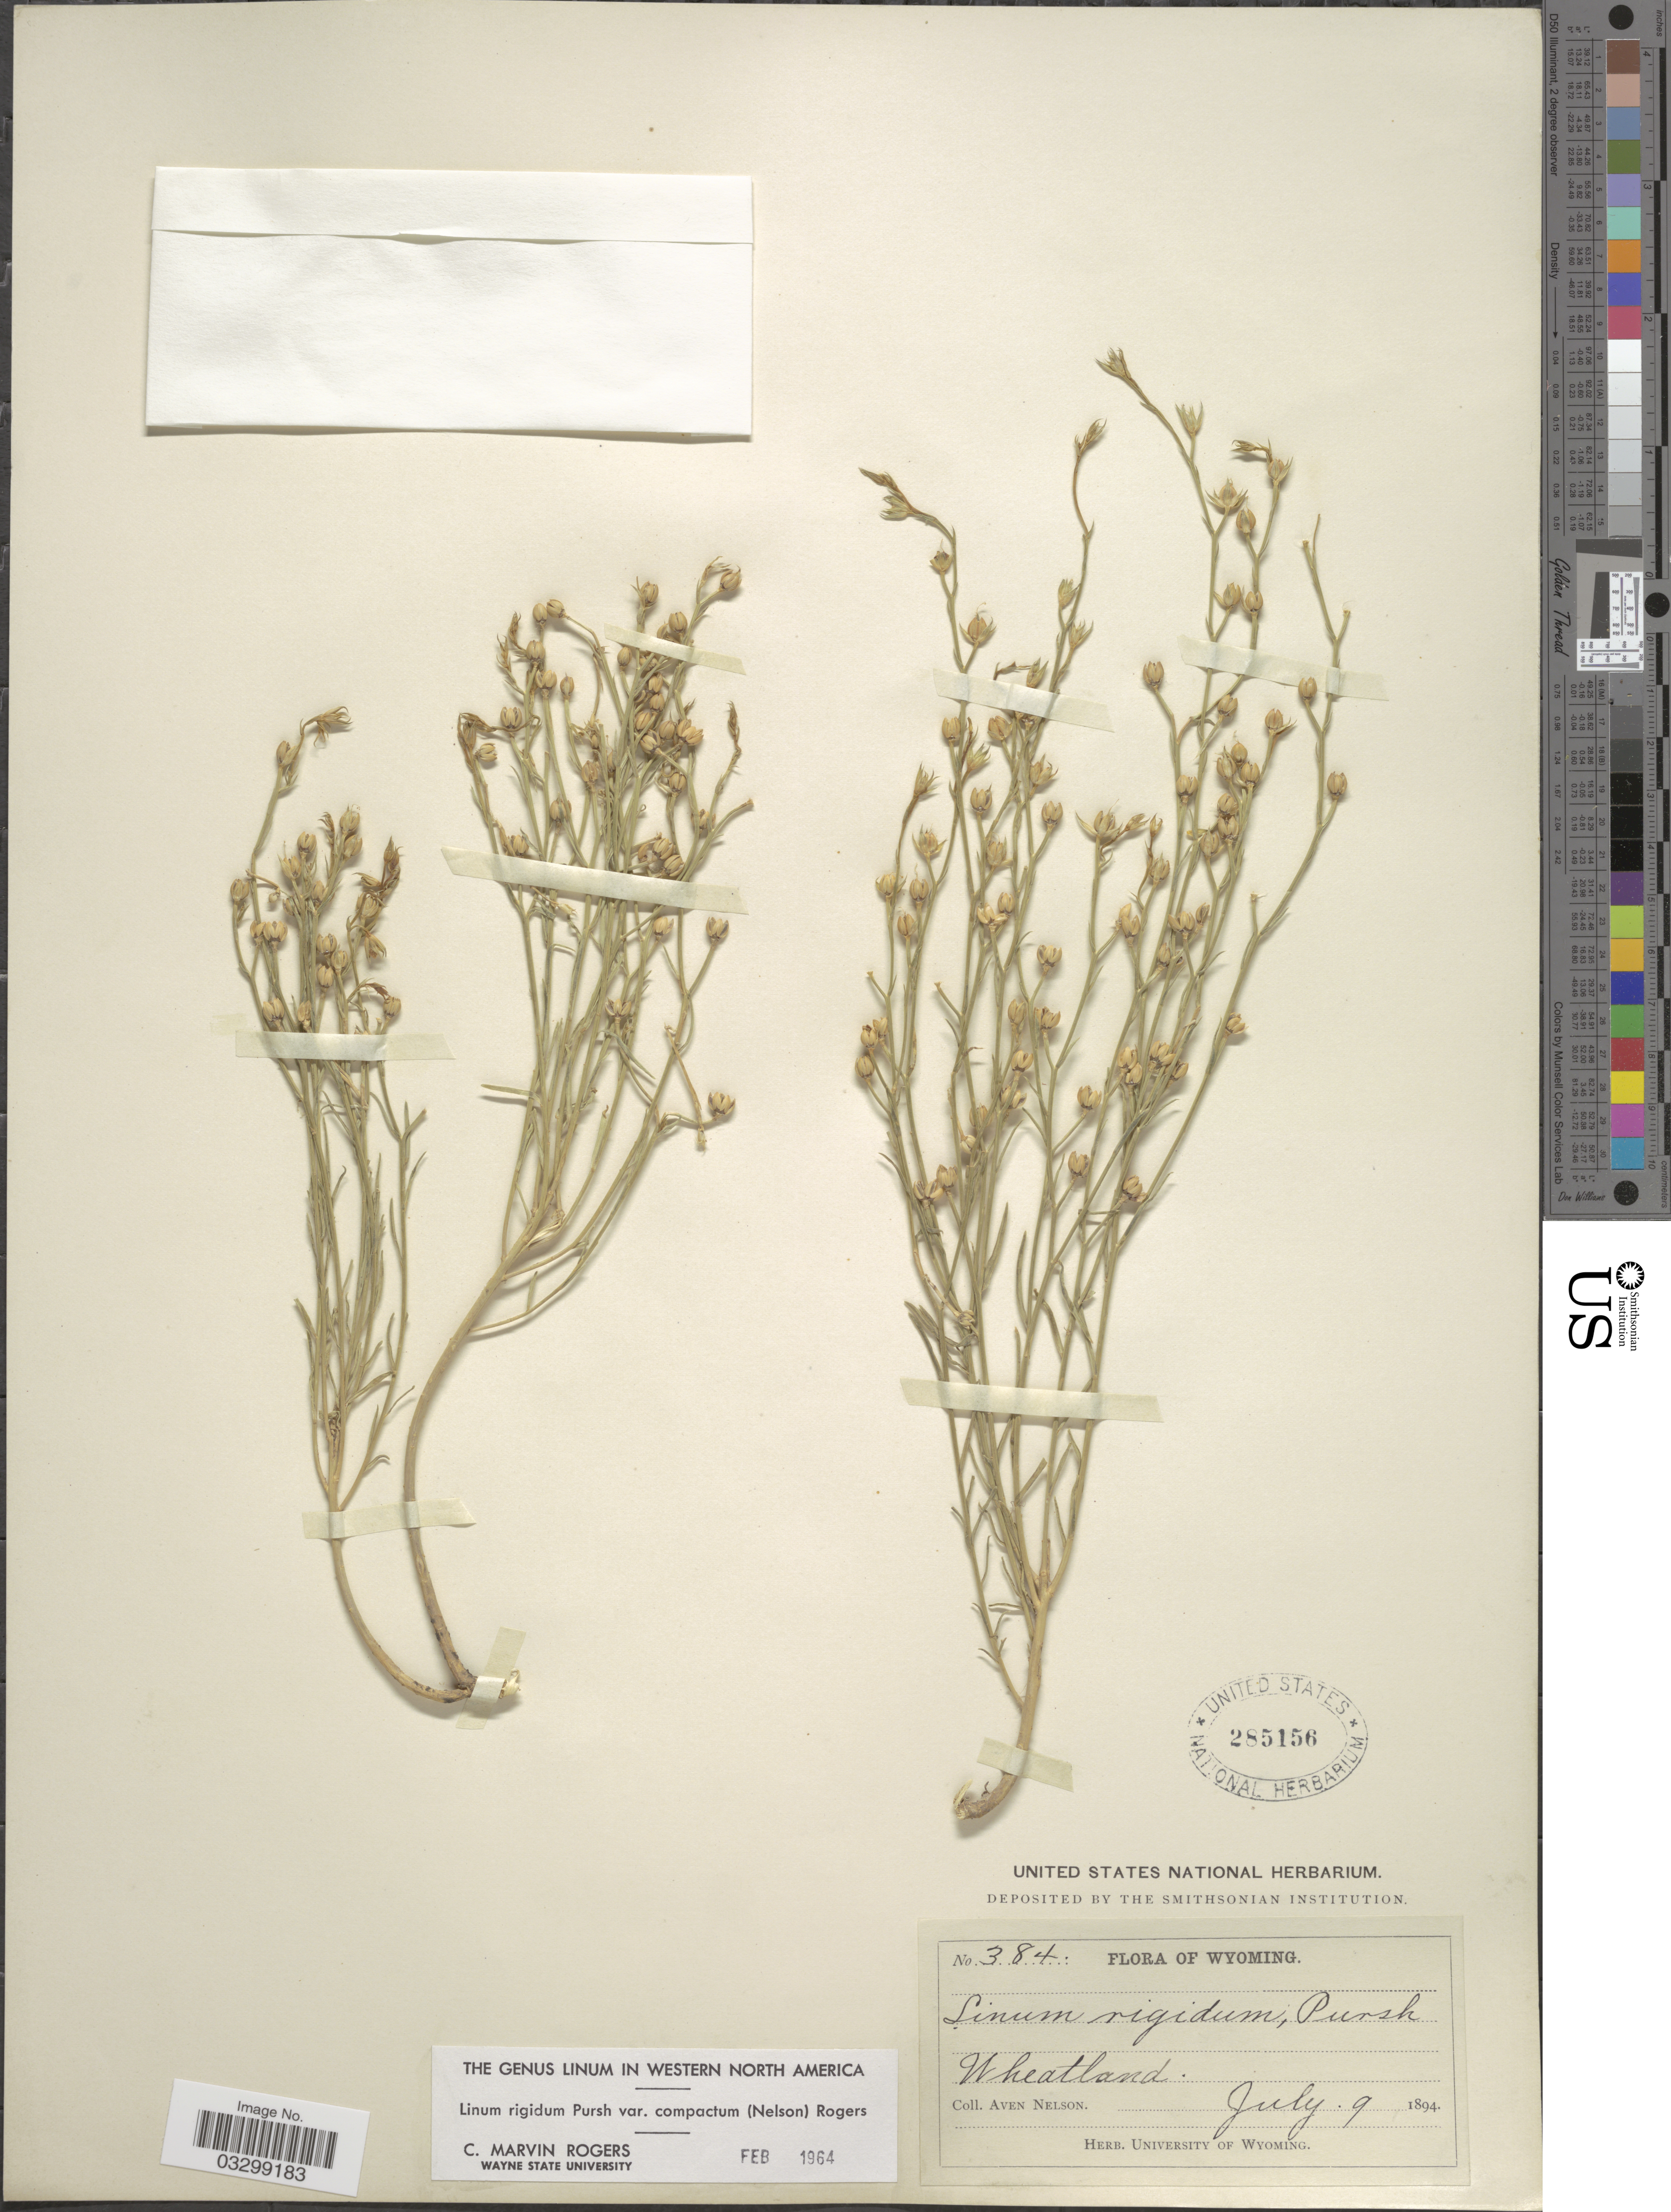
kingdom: Plantae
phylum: Tracheophyta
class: Magnoliopsida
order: Malpighiales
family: Linaceae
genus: Linum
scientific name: Linum rigidum var. compactum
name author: (A. Nelson) C.M. Rogers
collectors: A. Nelson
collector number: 384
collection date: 1894-07-09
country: United States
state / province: Wyoming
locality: Wheatland.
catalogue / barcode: US 285156